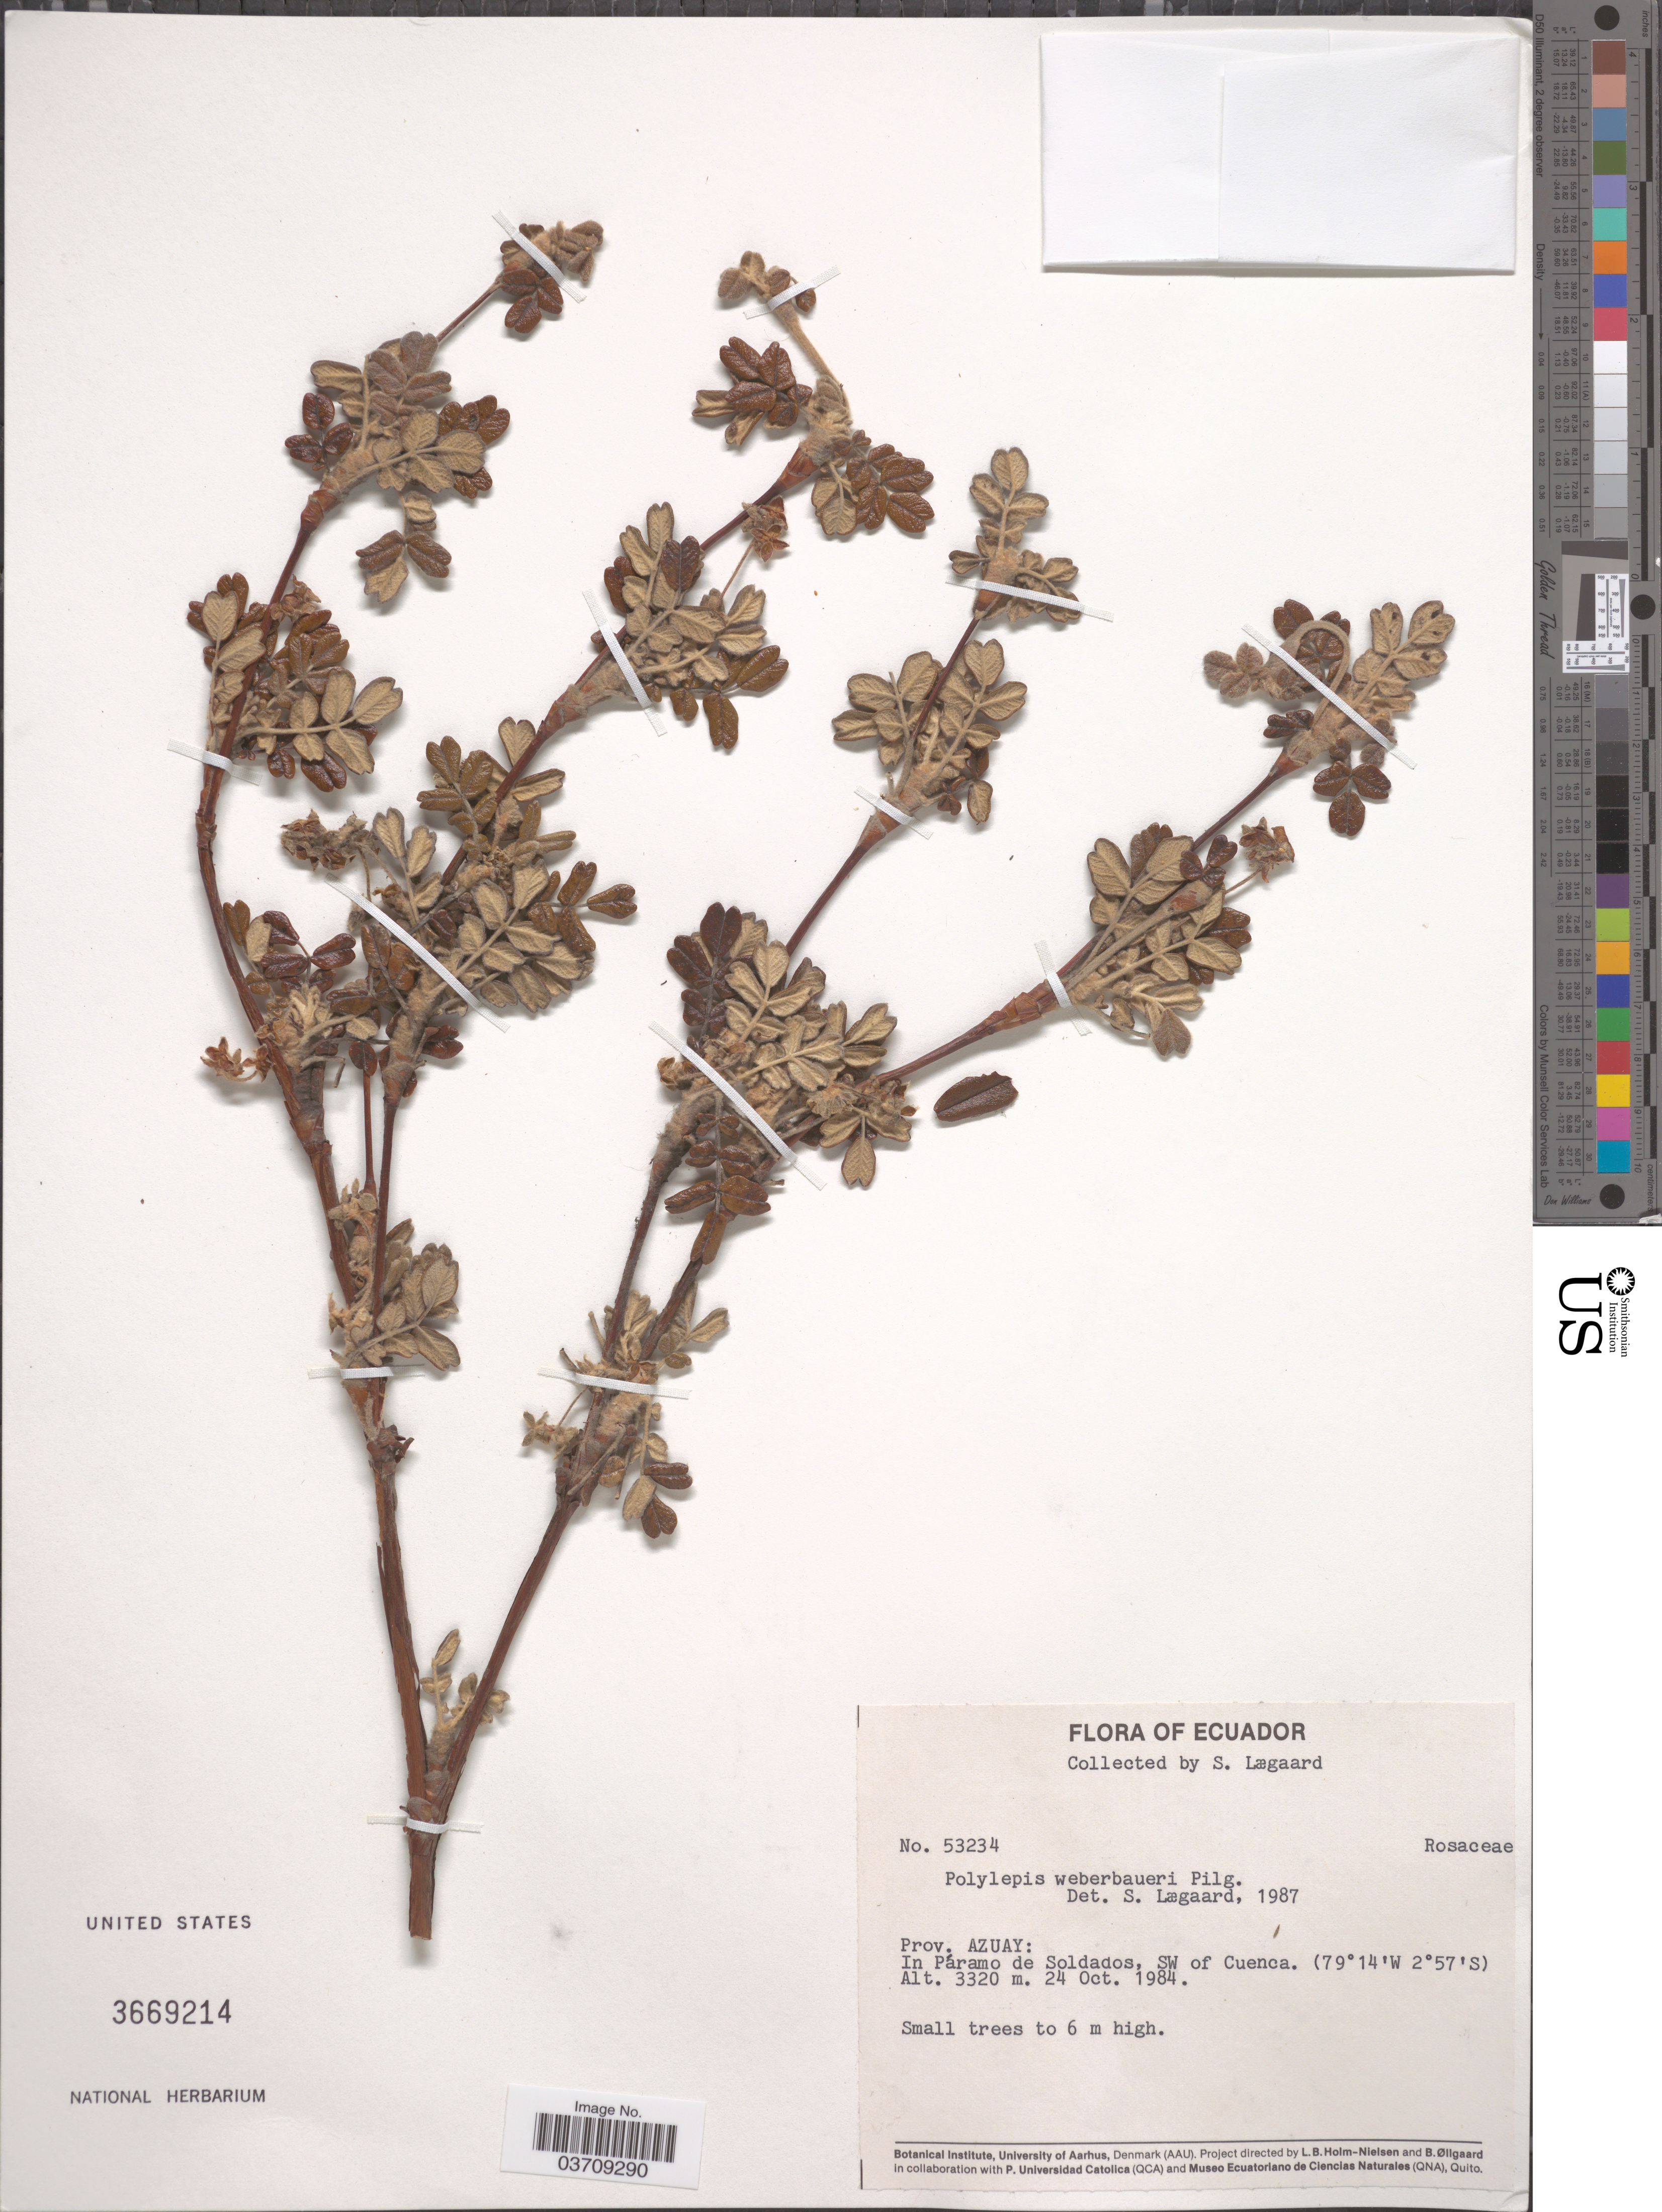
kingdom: Plantae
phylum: Tracheophyta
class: Magnoliopsida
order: Rosales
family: Rosaceae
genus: Polylepis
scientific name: Polylepis weberbaueri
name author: Pilg.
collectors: S. Lægaard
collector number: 53234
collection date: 1984-10-24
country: Ecuador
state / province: Azuay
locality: In Páramo de Soldados, SW of Cuenca.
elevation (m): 3320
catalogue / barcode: US 3669214